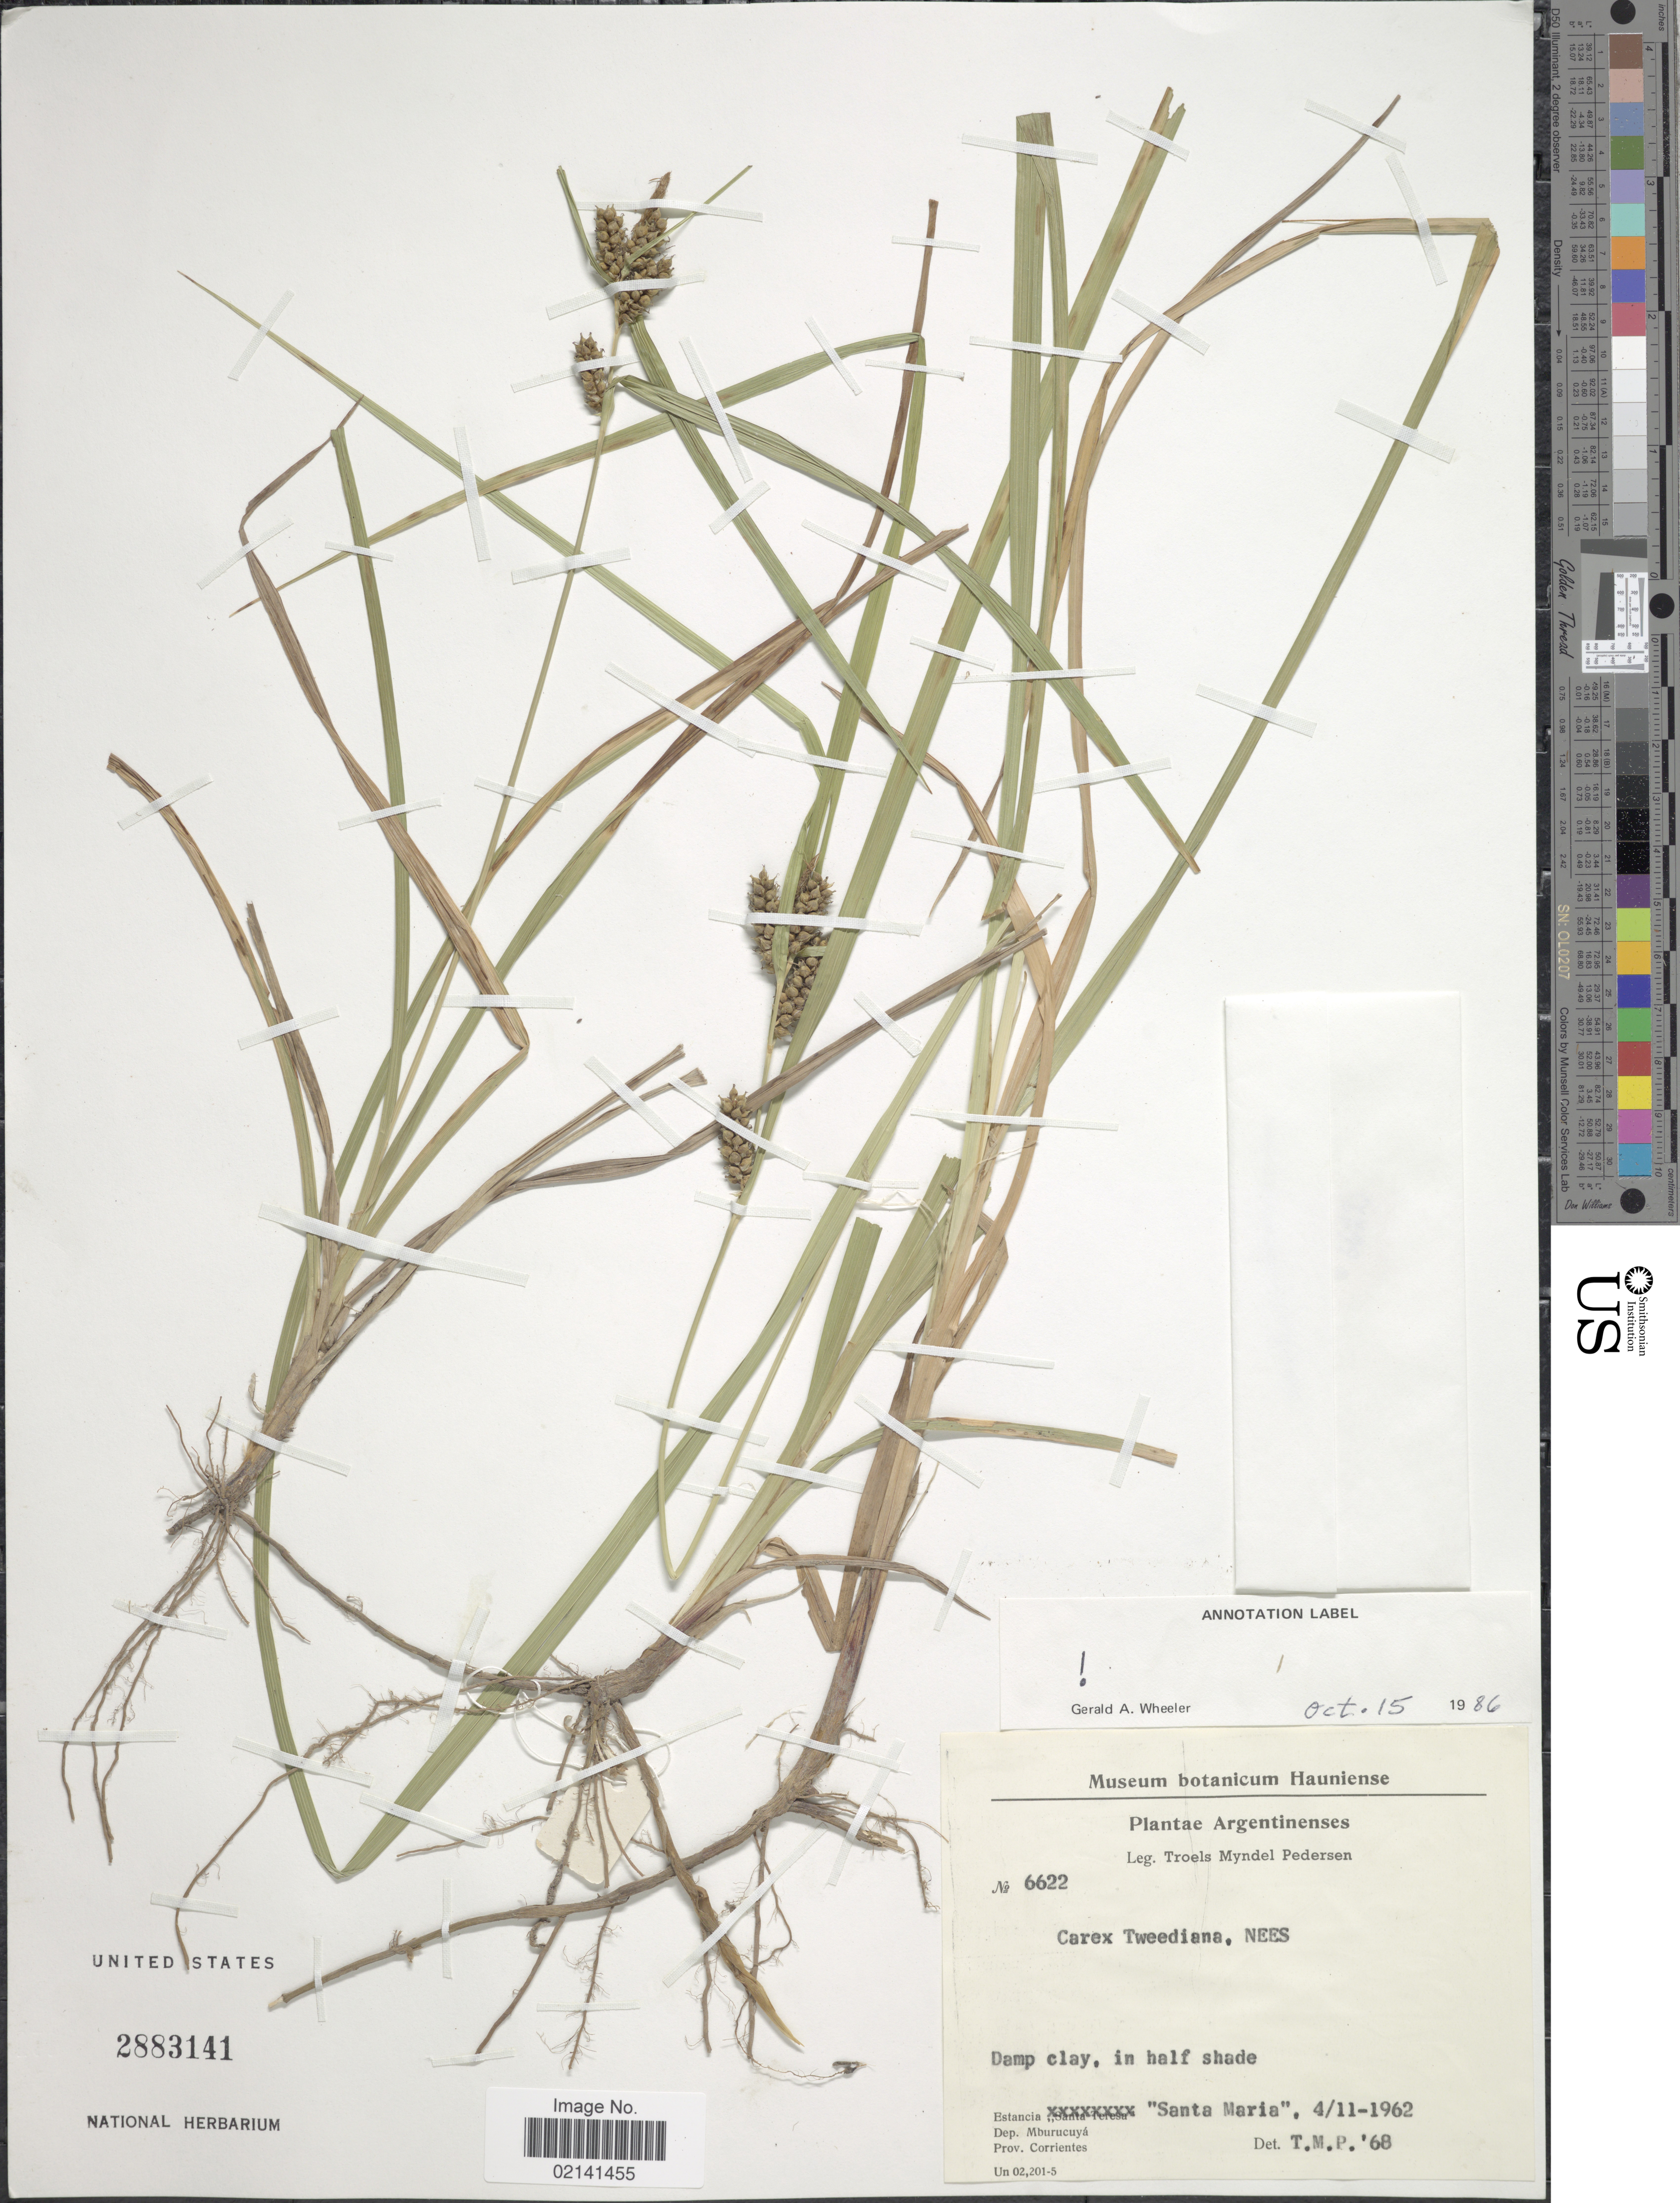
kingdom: Plantae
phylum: Tracheophyta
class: Liliopsida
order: Poales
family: Cyperaceae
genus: Carex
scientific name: Carex tweedieana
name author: Nees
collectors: T. Pederson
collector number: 6622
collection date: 1962-11-04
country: Argentina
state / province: Corrientes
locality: Estancia "Santa Maria", Dep. Mburucuya, Prov. Corrientes.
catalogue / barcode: US 2883141